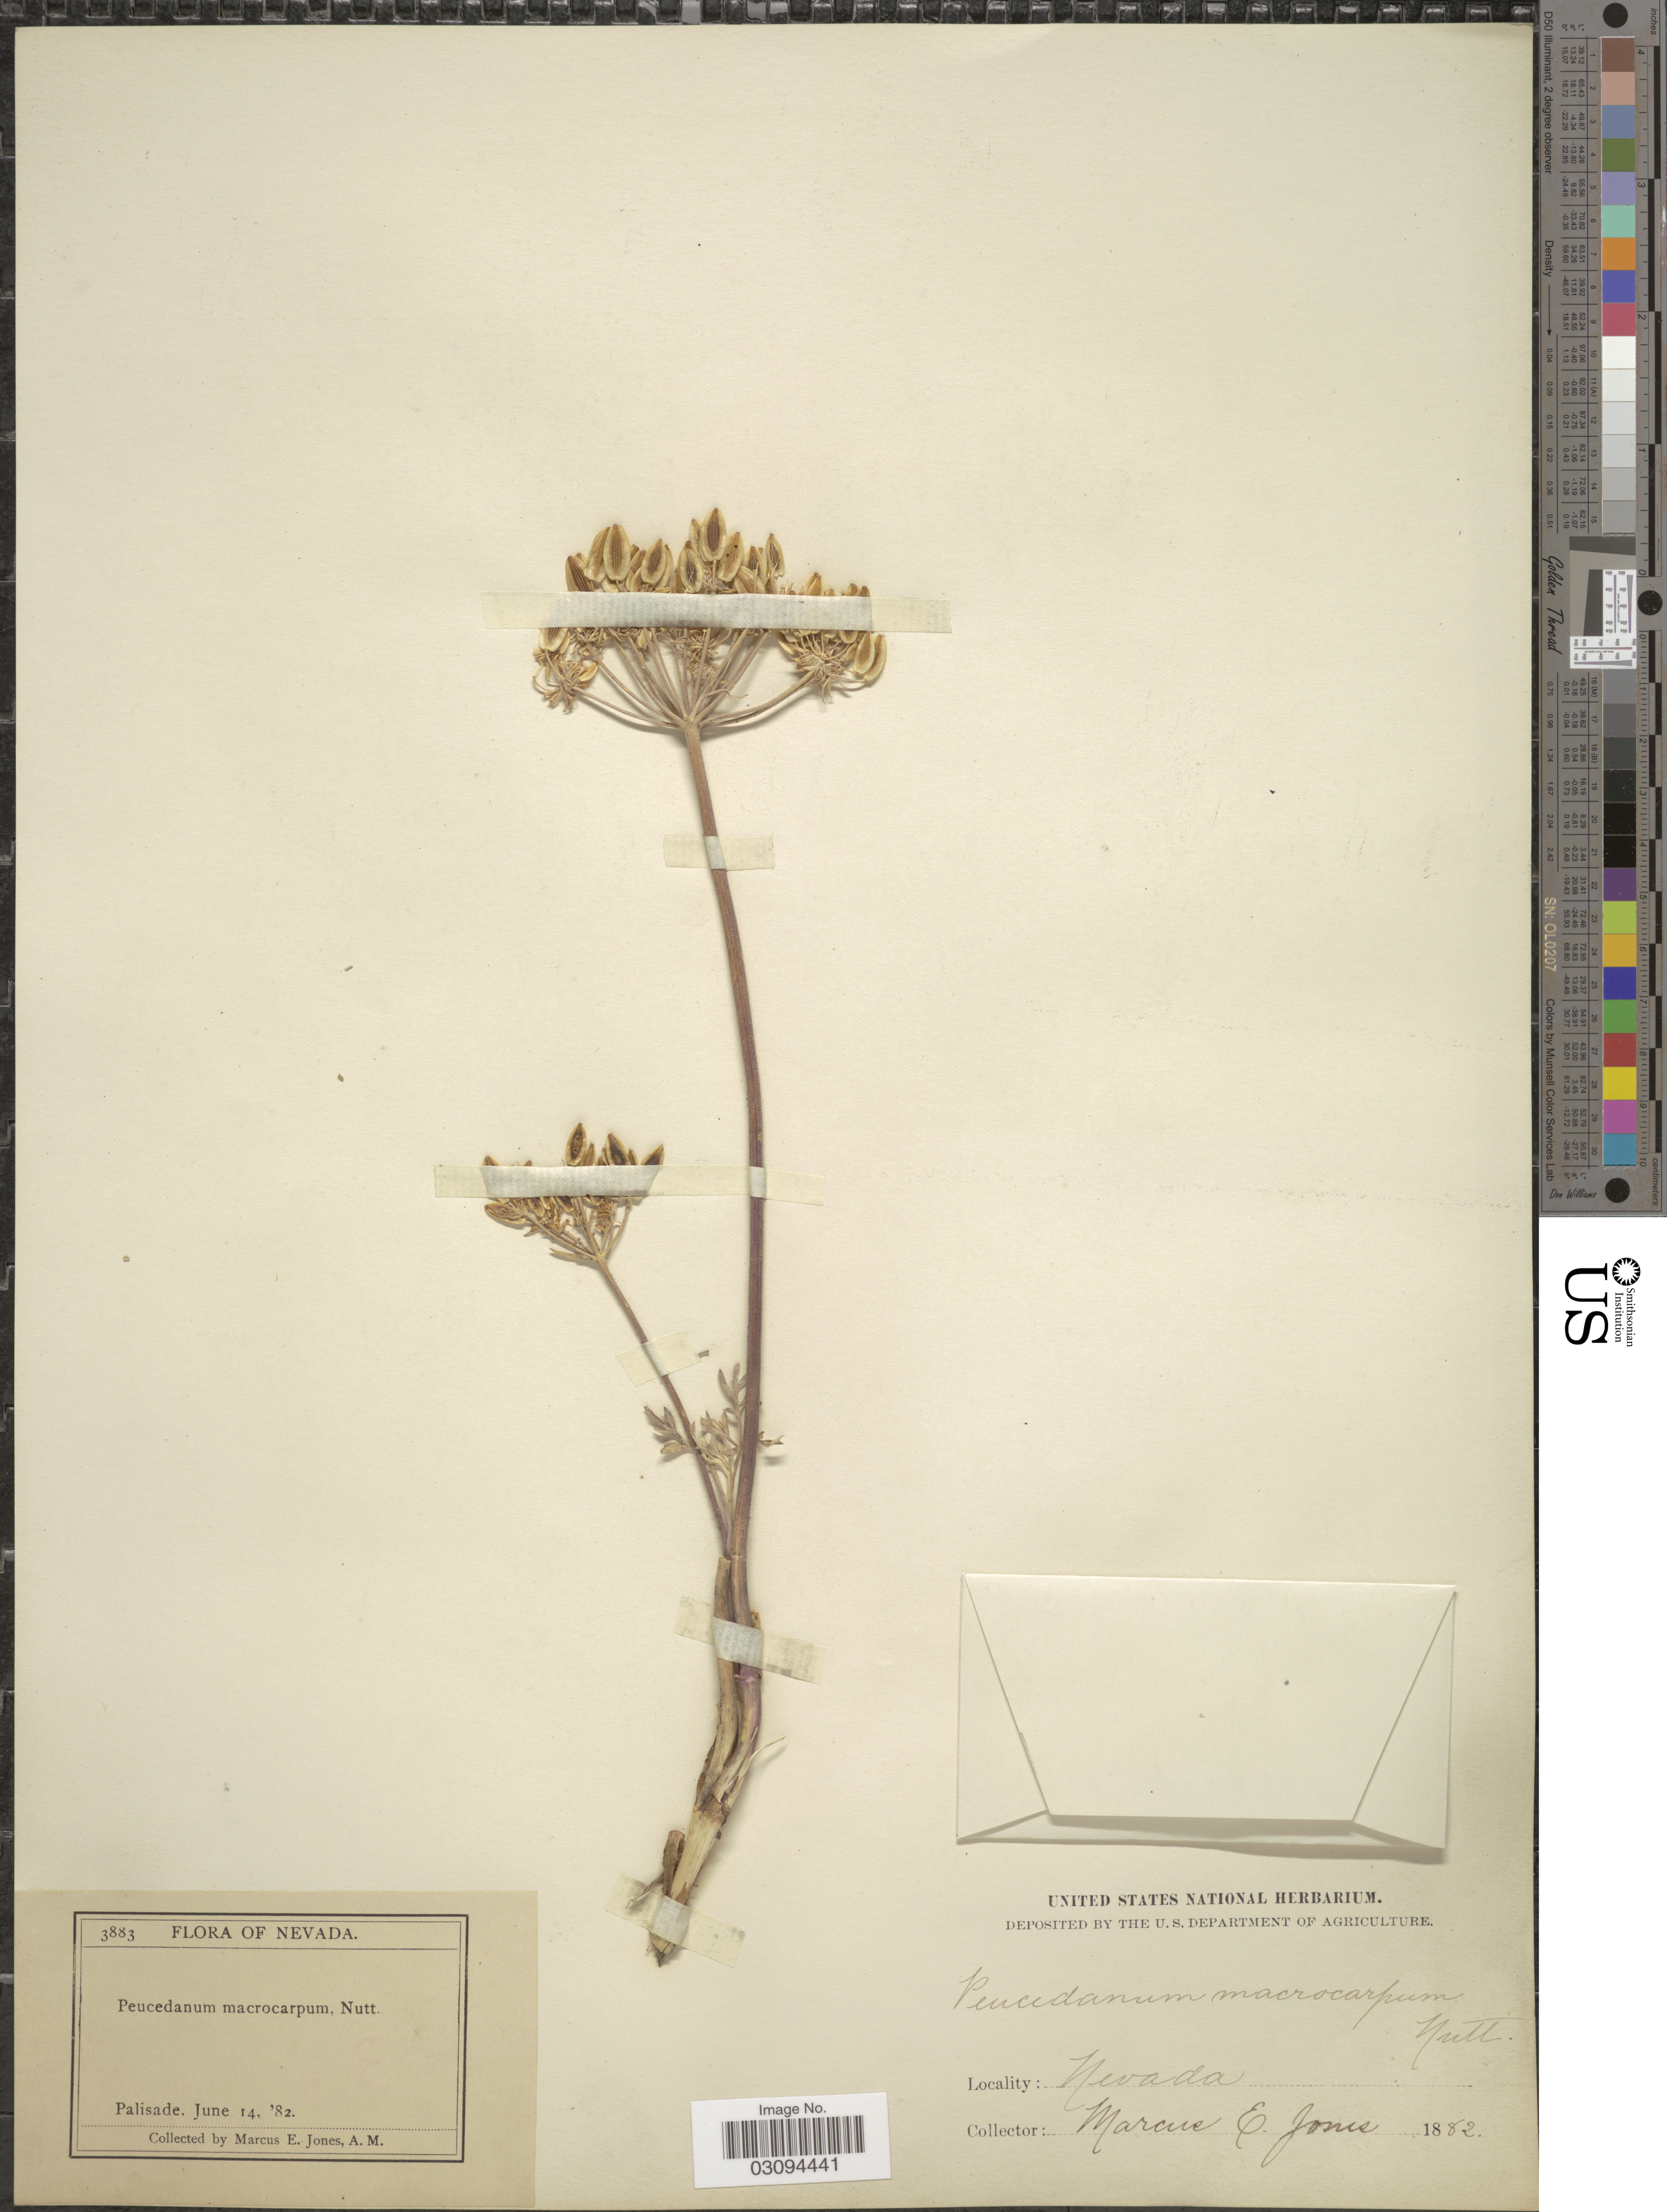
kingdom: Plantae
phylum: Tracheophyta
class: Magnoliopsida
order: Apiales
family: Apiaceae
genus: Lomatium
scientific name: Lomatium macrocarpum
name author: (Hook. et al.) J.M. Coult. & Rose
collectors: M. E. Jones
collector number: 3883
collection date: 1882-06-14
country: United States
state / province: Nevada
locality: Palisade.